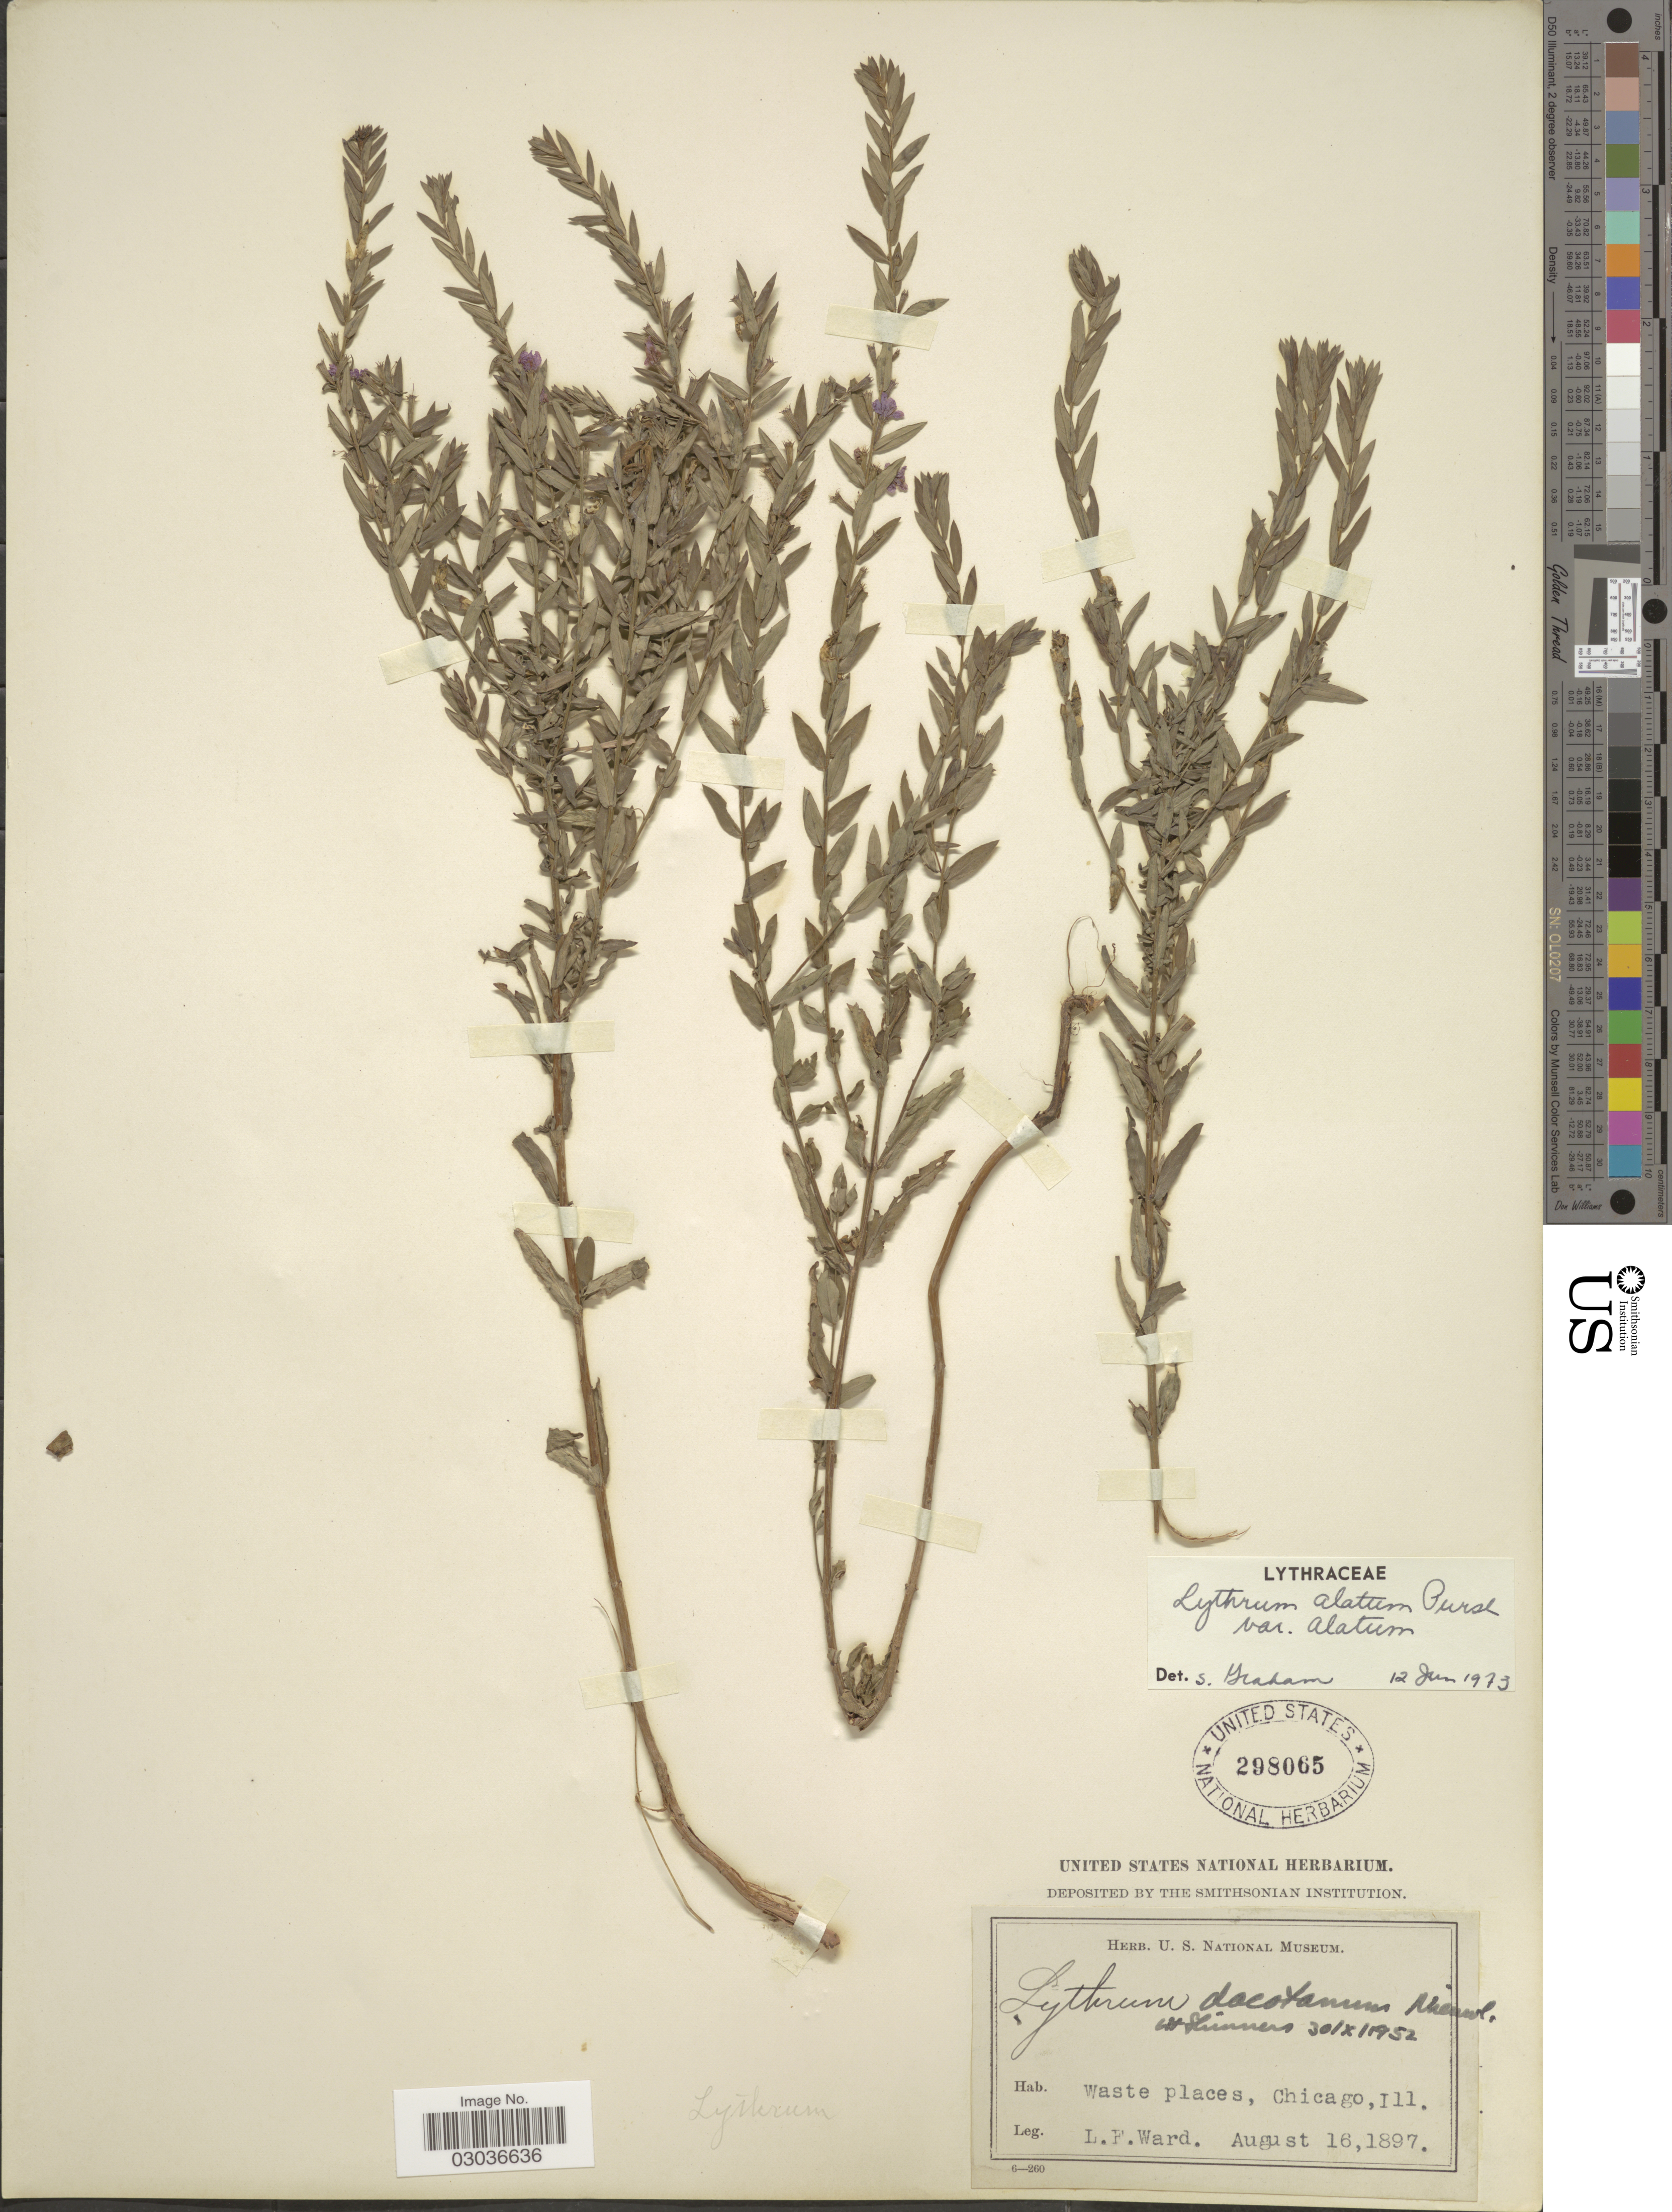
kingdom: Plantae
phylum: Tracheophyta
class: Magnoliopsida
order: Myrtales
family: Lythraceae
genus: Lythrum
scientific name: Lythrum alatum var. alatum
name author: Pursh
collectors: L. Ward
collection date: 1897-08-16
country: United States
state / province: Illinois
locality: Chicago.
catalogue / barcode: US 298065